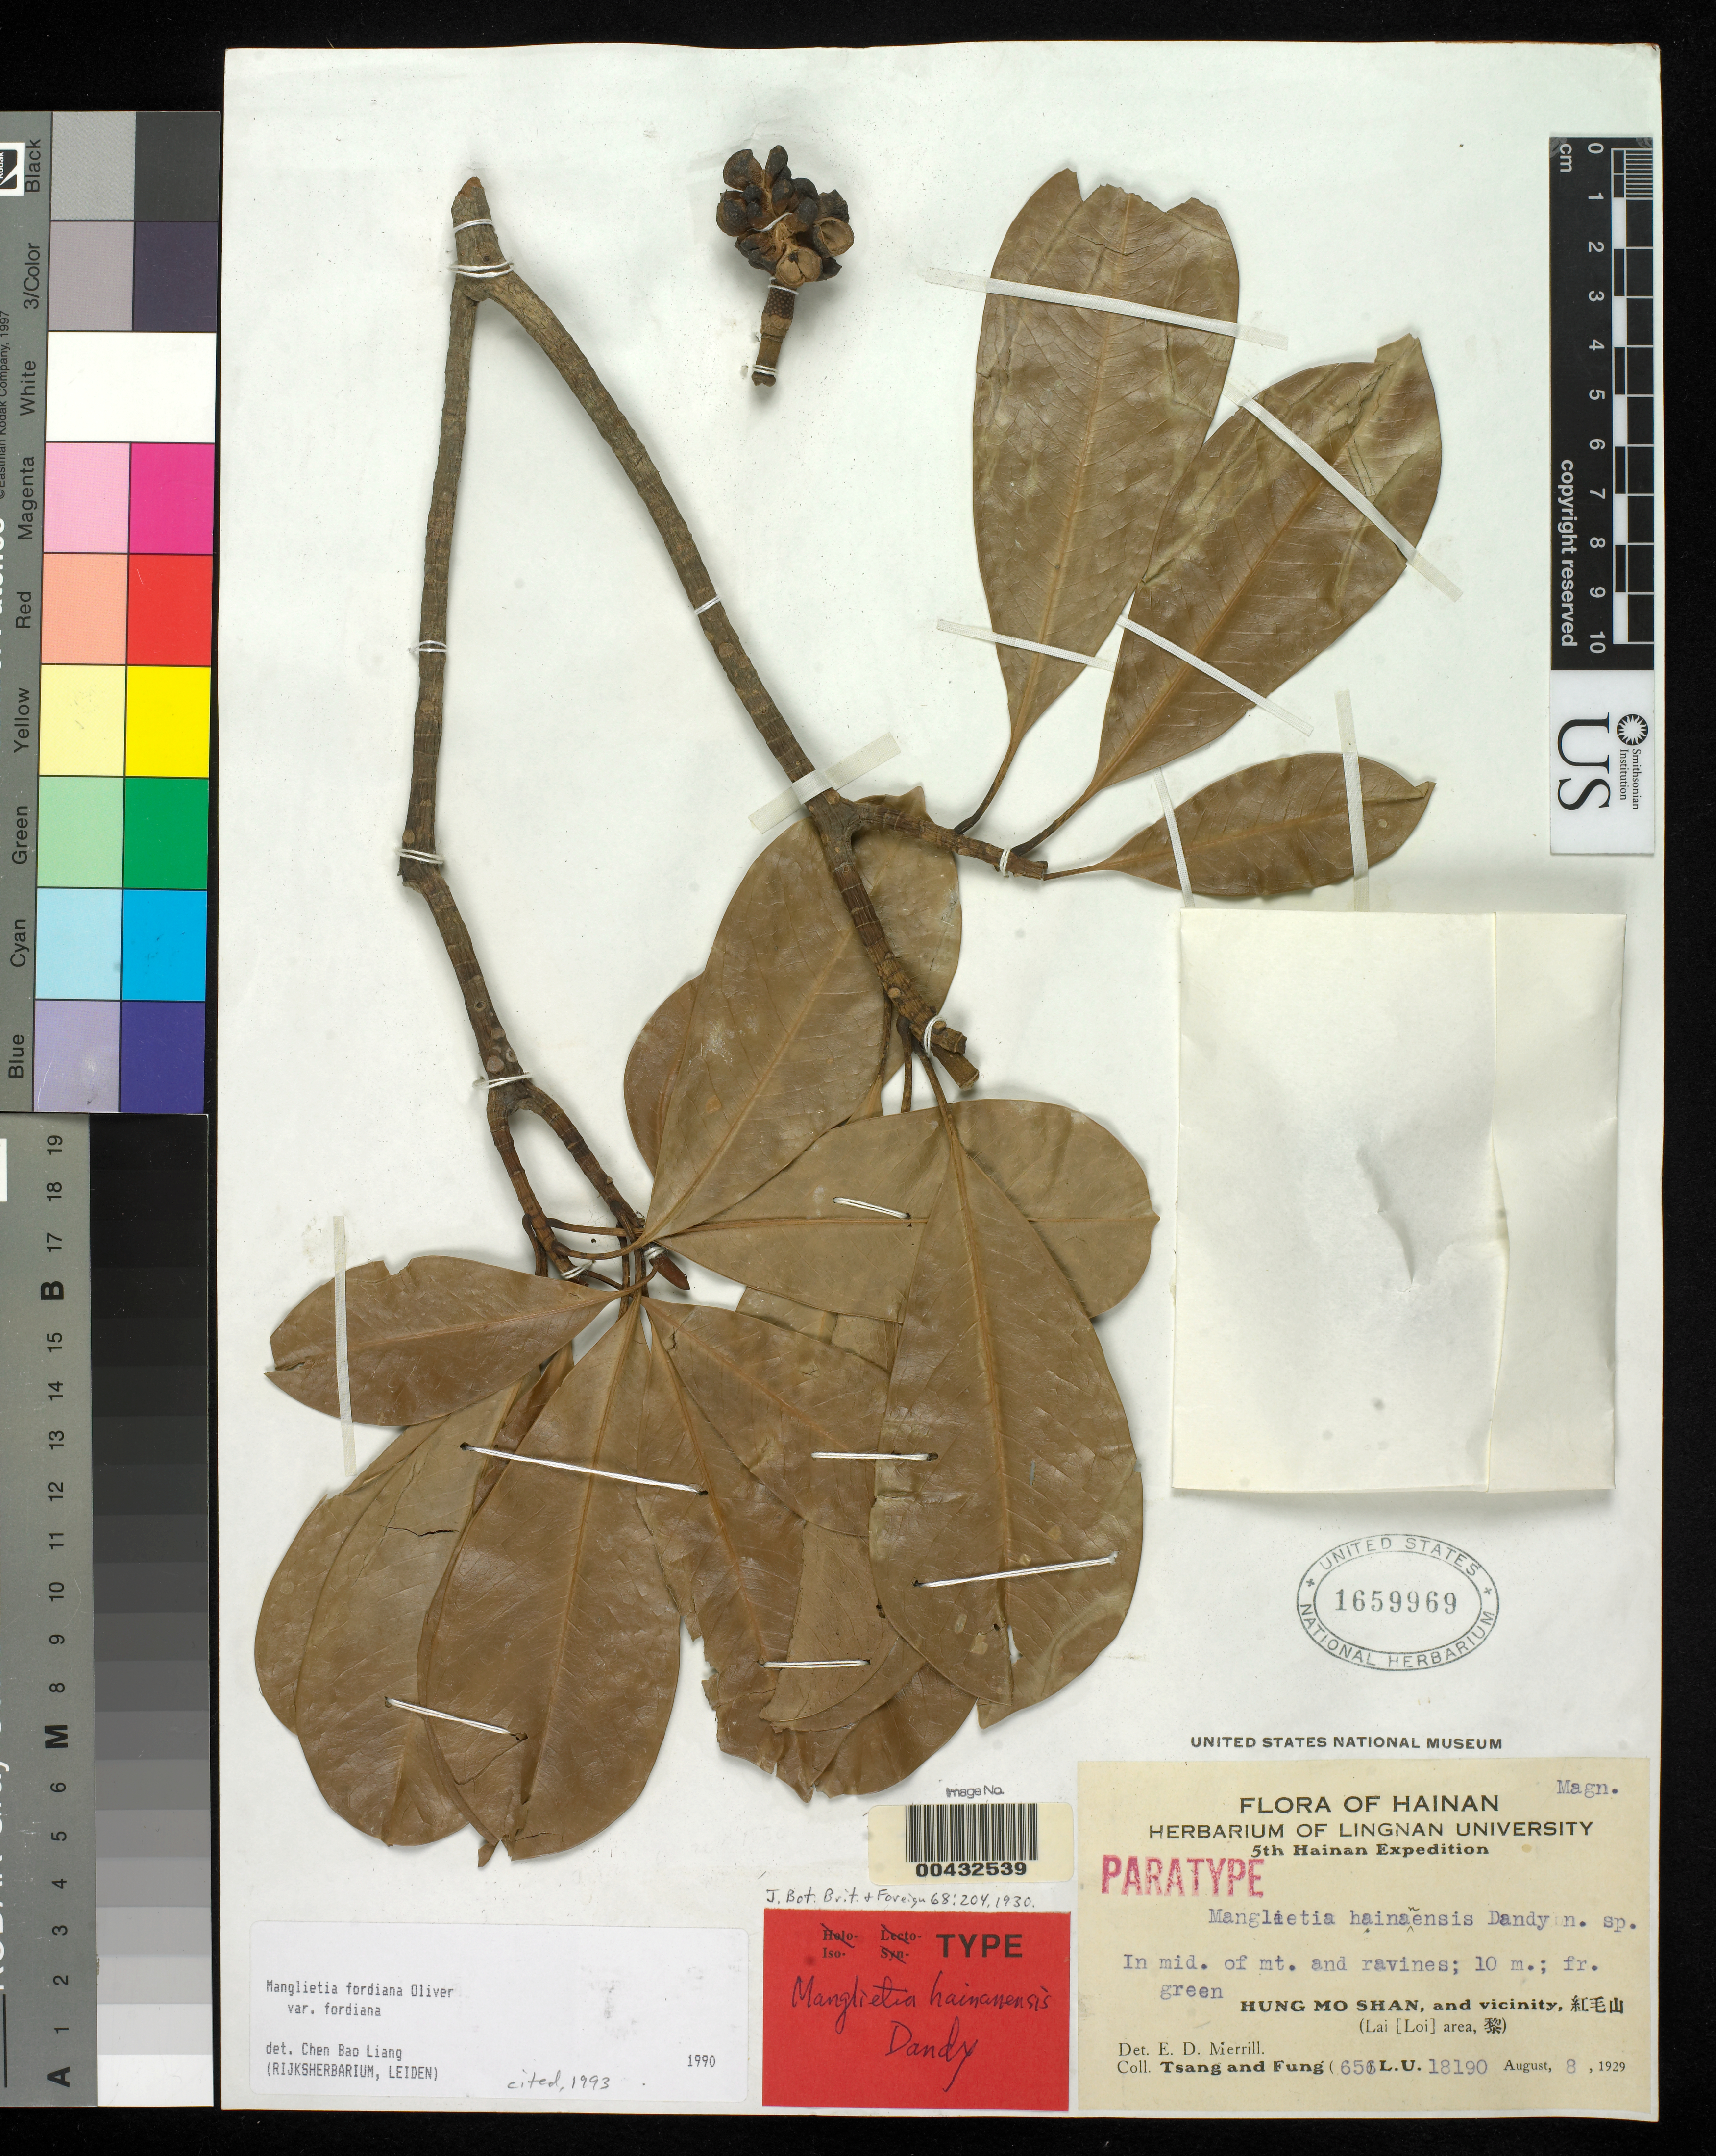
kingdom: Plantae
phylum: Tracheophyta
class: Magnoliopsida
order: Magnoliales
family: Magnoliaceae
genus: Manglietia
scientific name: Manglietia hainanensis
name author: Dandy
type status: Isotype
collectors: W. T. Tsang & H. L. Fung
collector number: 656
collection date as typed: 08 Aug 1929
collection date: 1929-08-08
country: China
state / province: Hainan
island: Hainan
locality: Hung Mo Shan & vicinity, Lai (Loi) area.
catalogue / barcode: US 1659969